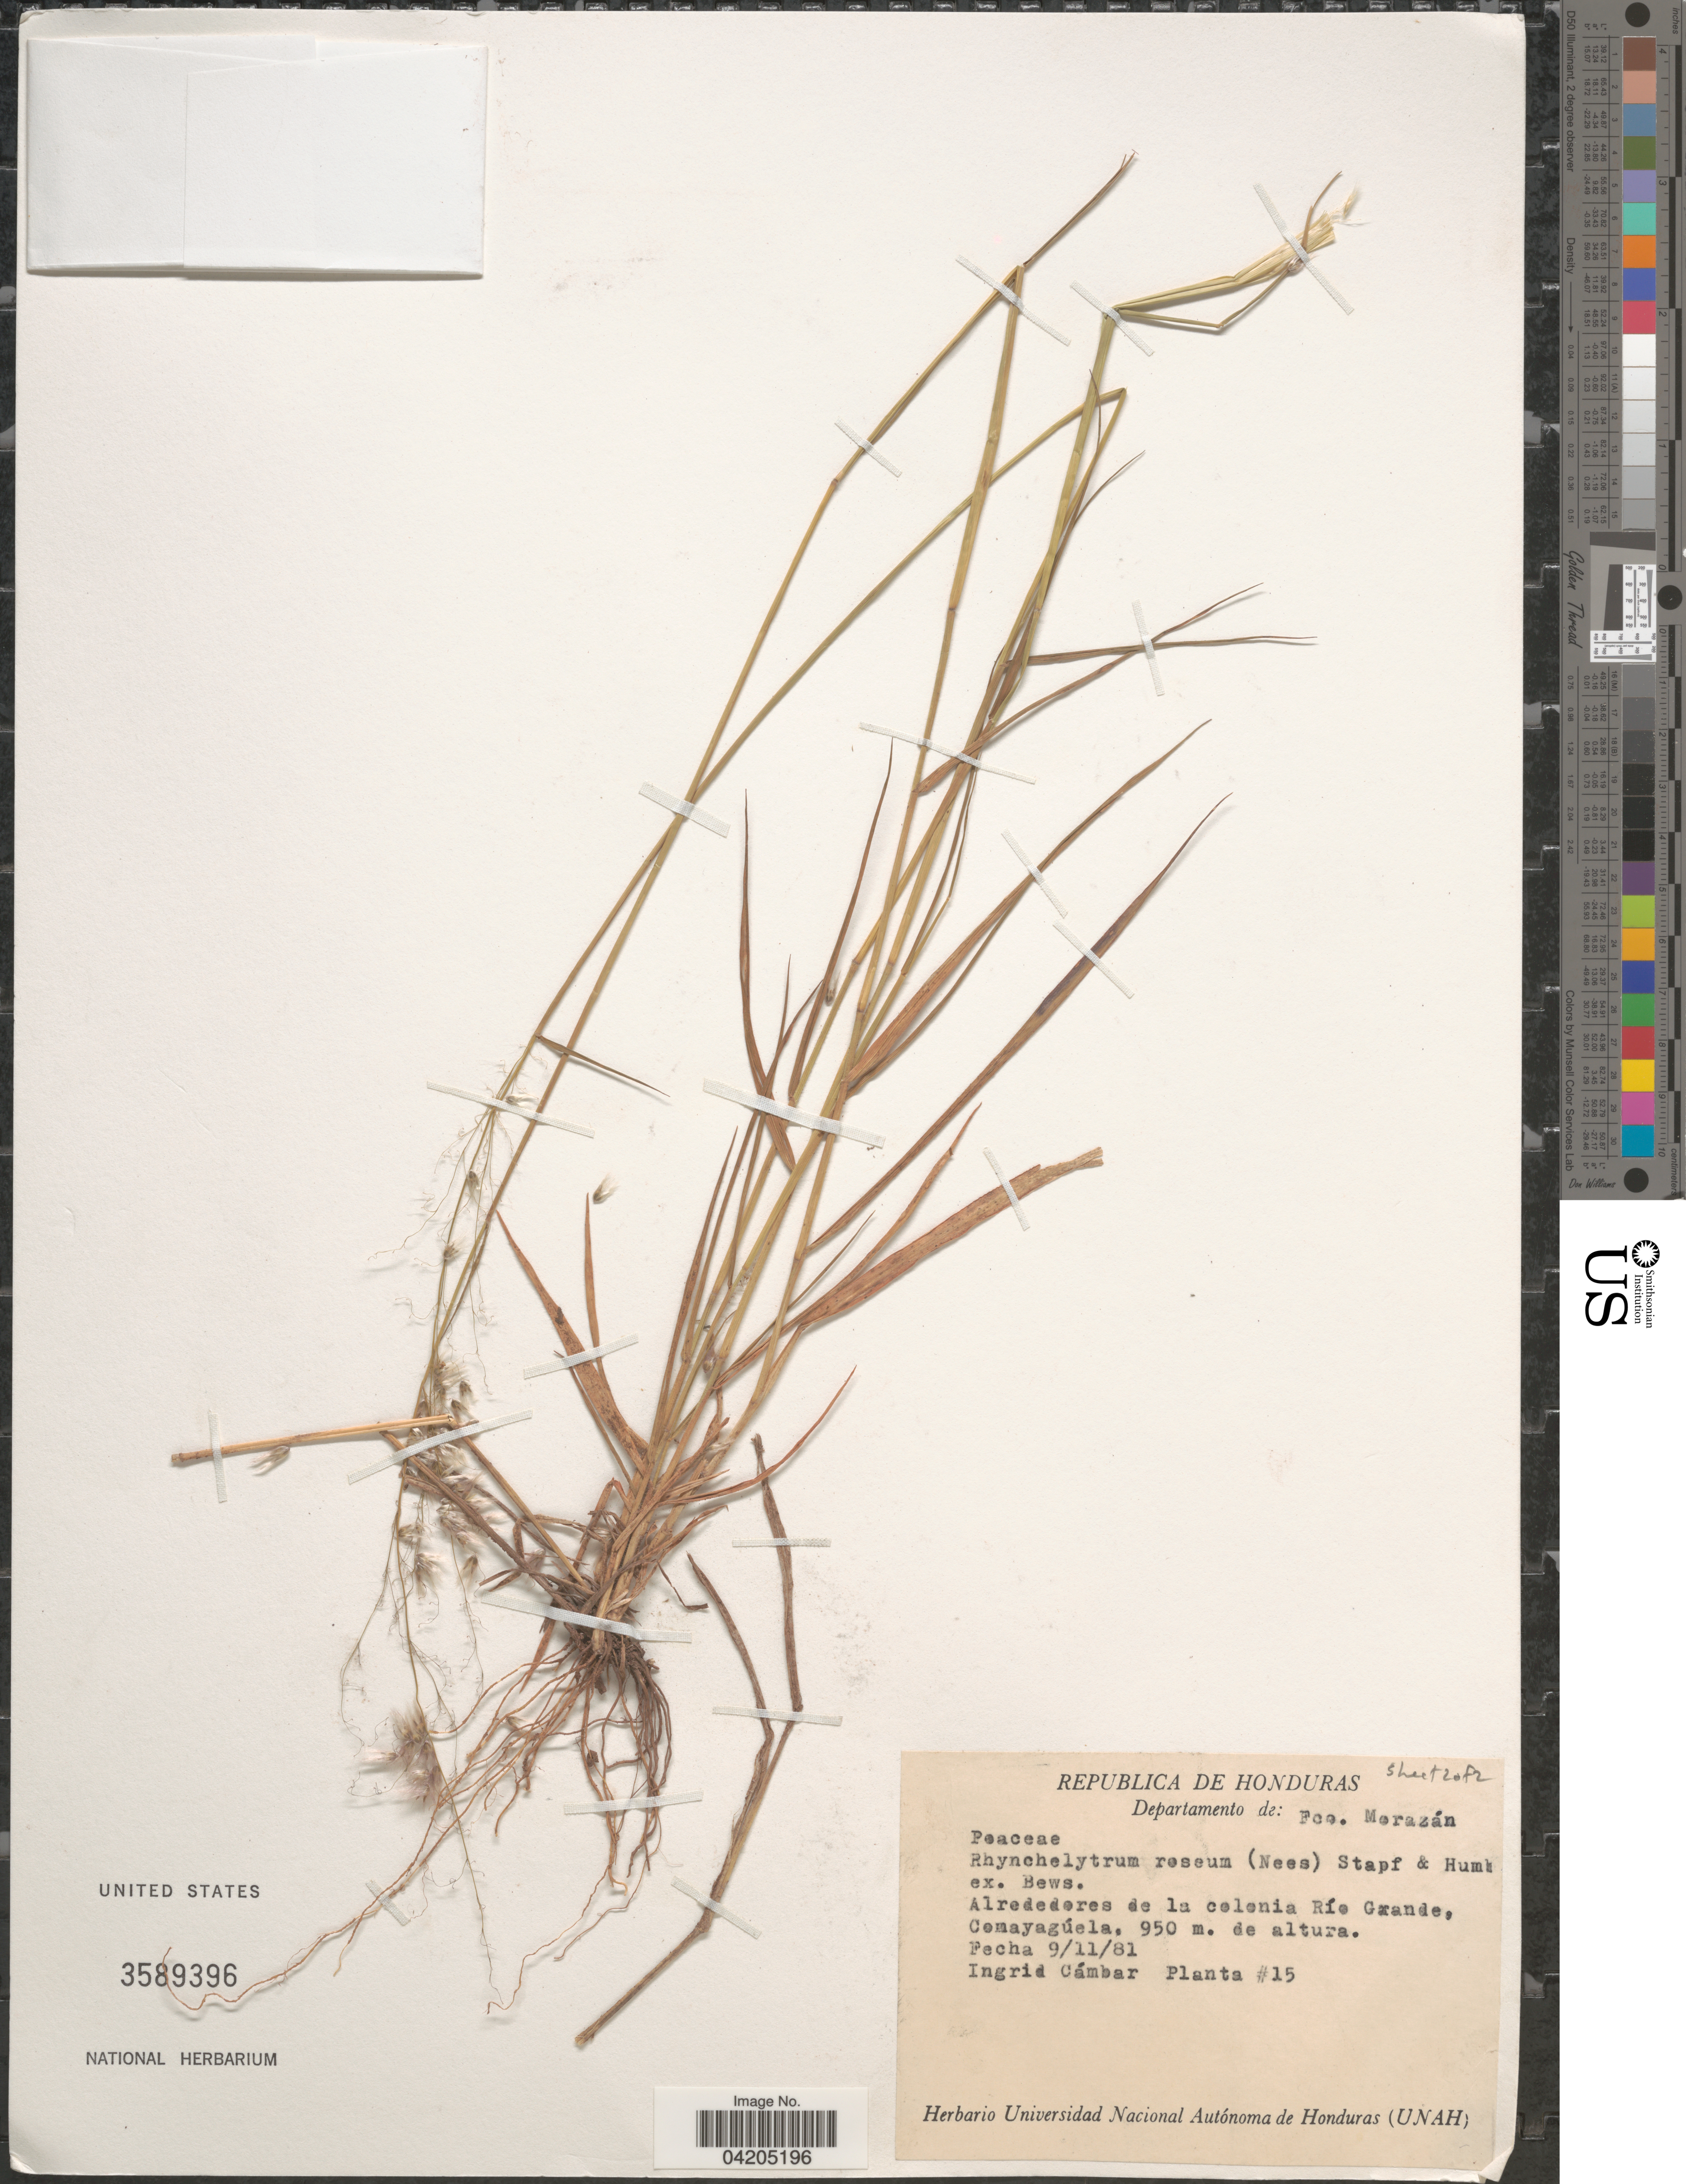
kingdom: Plantae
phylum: Tracheophyta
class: Liliopsida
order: Poales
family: Poaceae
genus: Melinis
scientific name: Melinis repens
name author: (Willd.) Zizka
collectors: I. Cámbar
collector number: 15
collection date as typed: Transcribed d/m/y: 9/11/81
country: Honduras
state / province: Fco. Morazán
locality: Departamento de: Fco. Morazán. Alrededores de la colonia Río Grande, Comayagúela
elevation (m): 950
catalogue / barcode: US 3589396